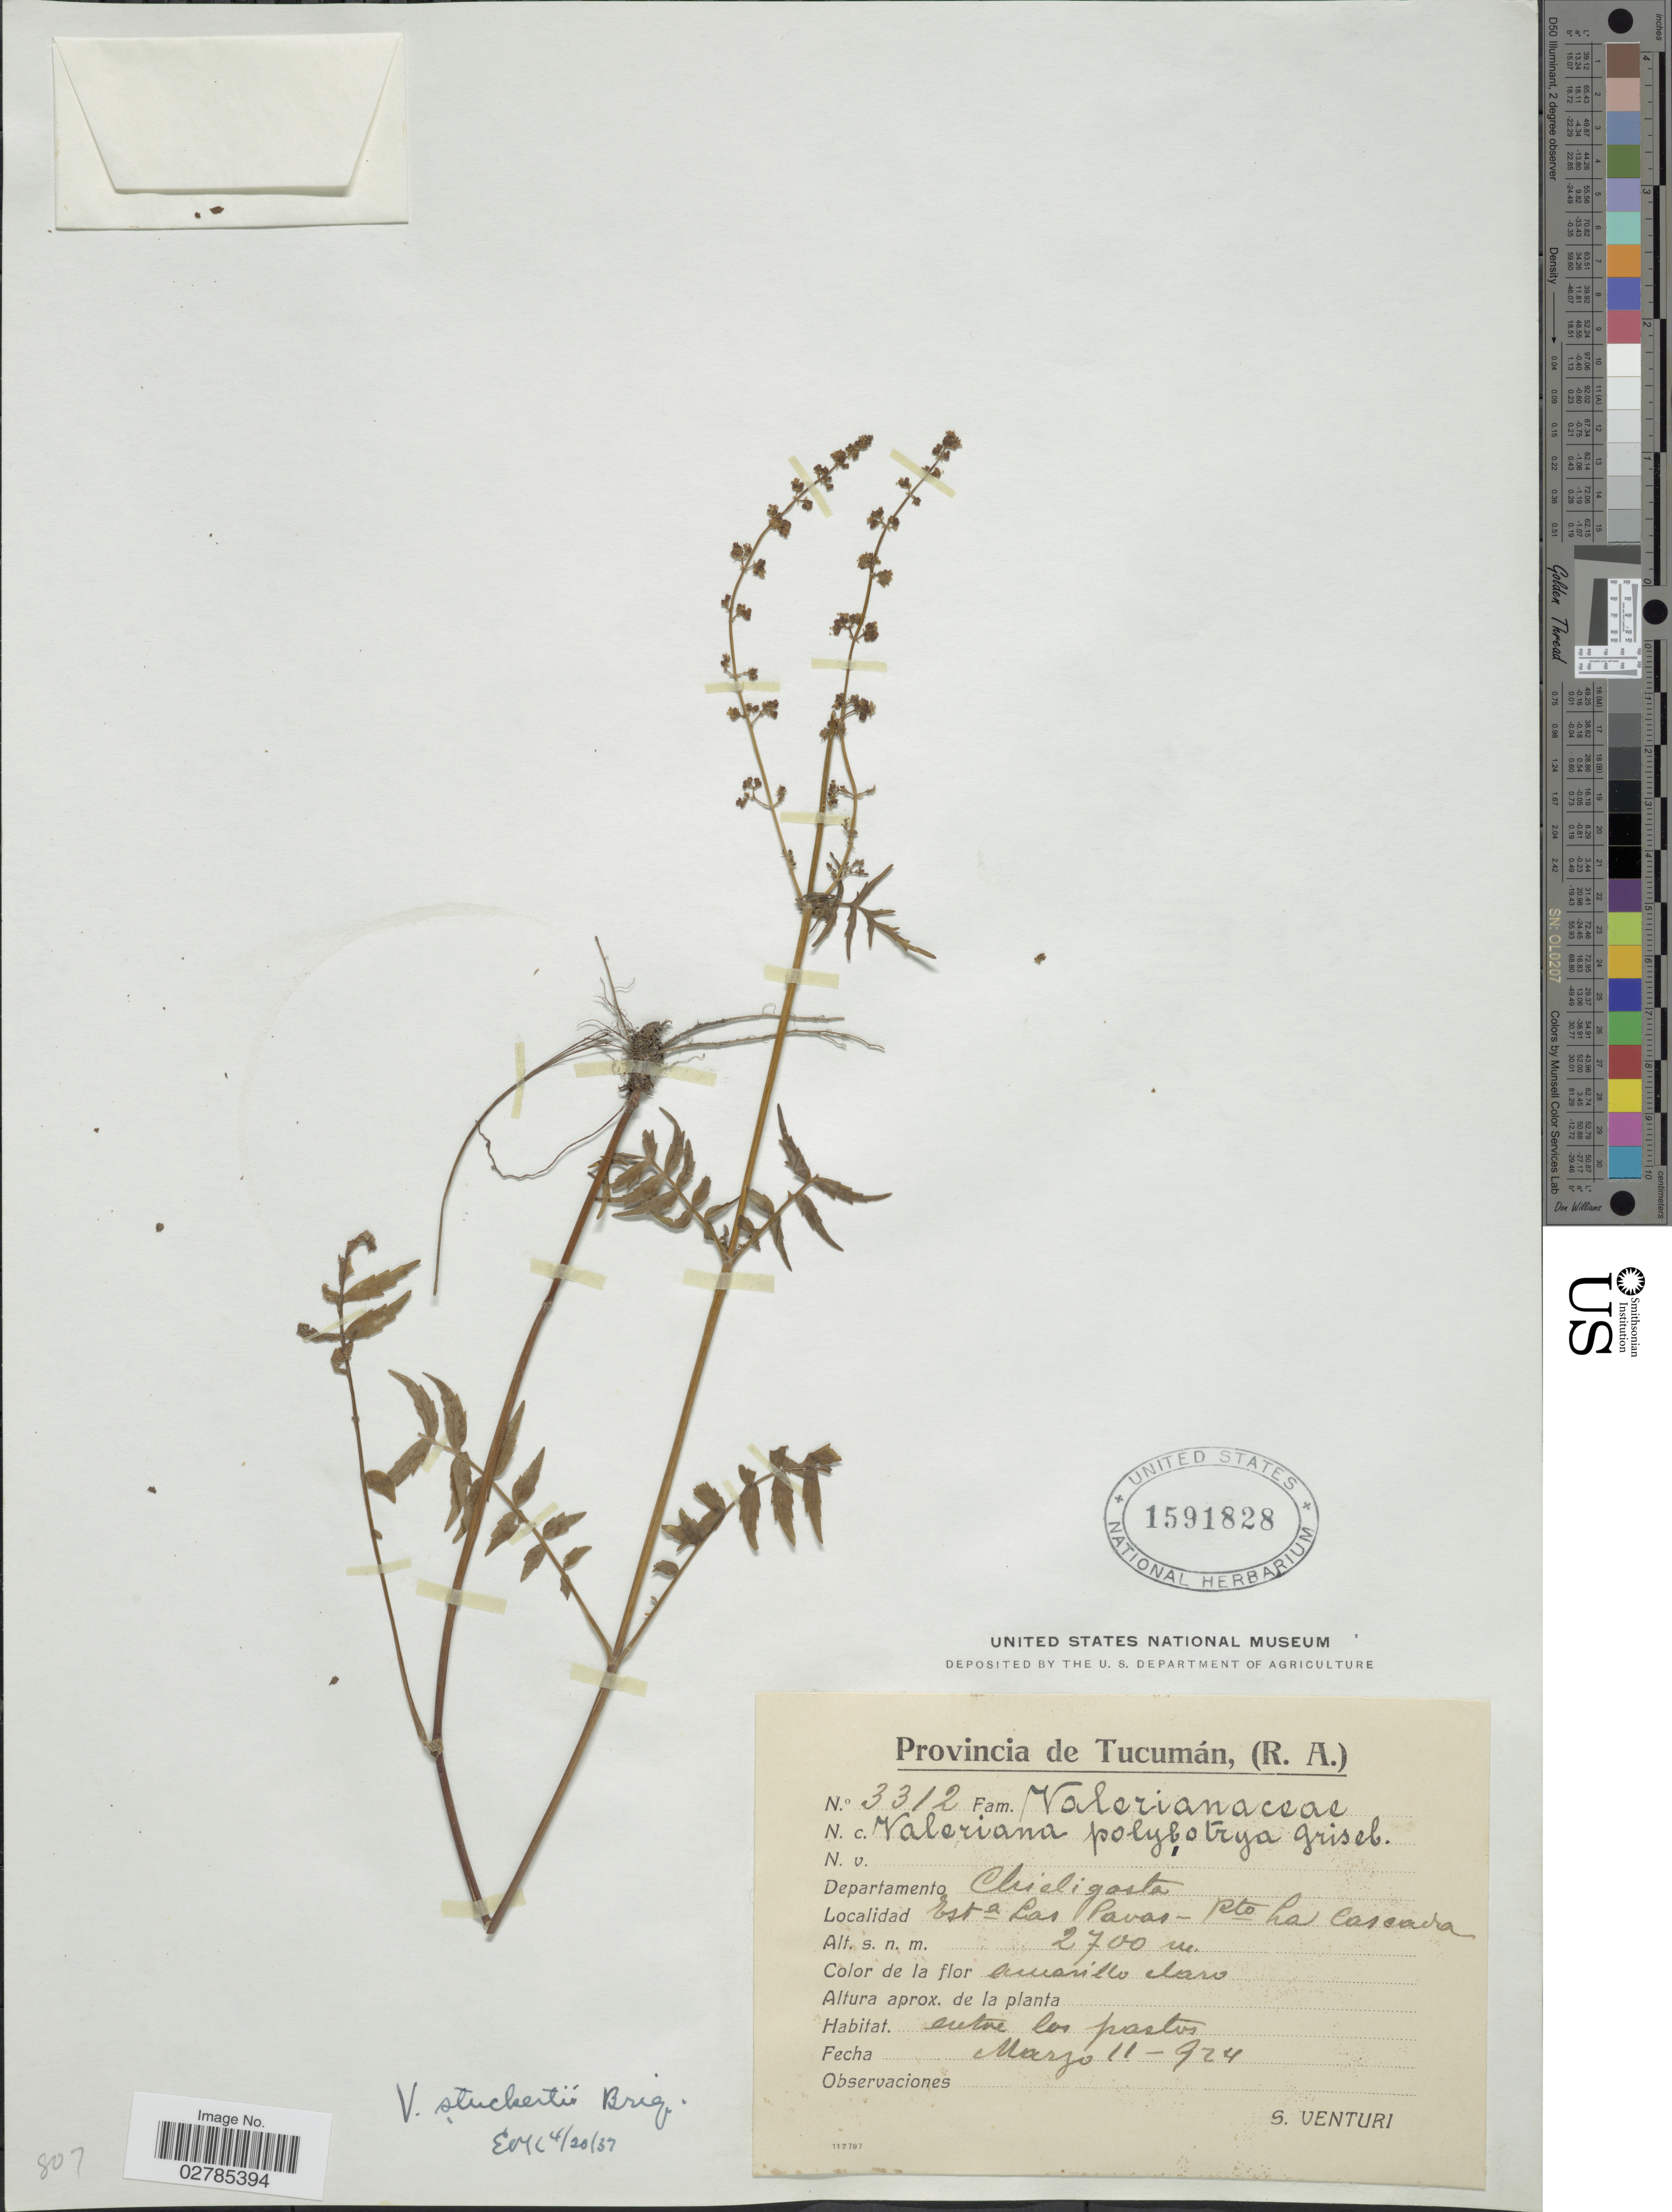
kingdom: Plantae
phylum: Tracheophyta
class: Magnoliopsida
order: Dipsacales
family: Caprifoliaceae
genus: Valeriana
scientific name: Valeriana stuckertii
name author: Briq.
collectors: S. Venturi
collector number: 3312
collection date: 1924-03-11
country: Argentina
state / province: Tucuman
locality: (R.A.). Departamento Chicligasta. Esta de Las Pavas-Pto La Cascadra.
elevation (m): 2700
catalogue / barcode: US 1591828